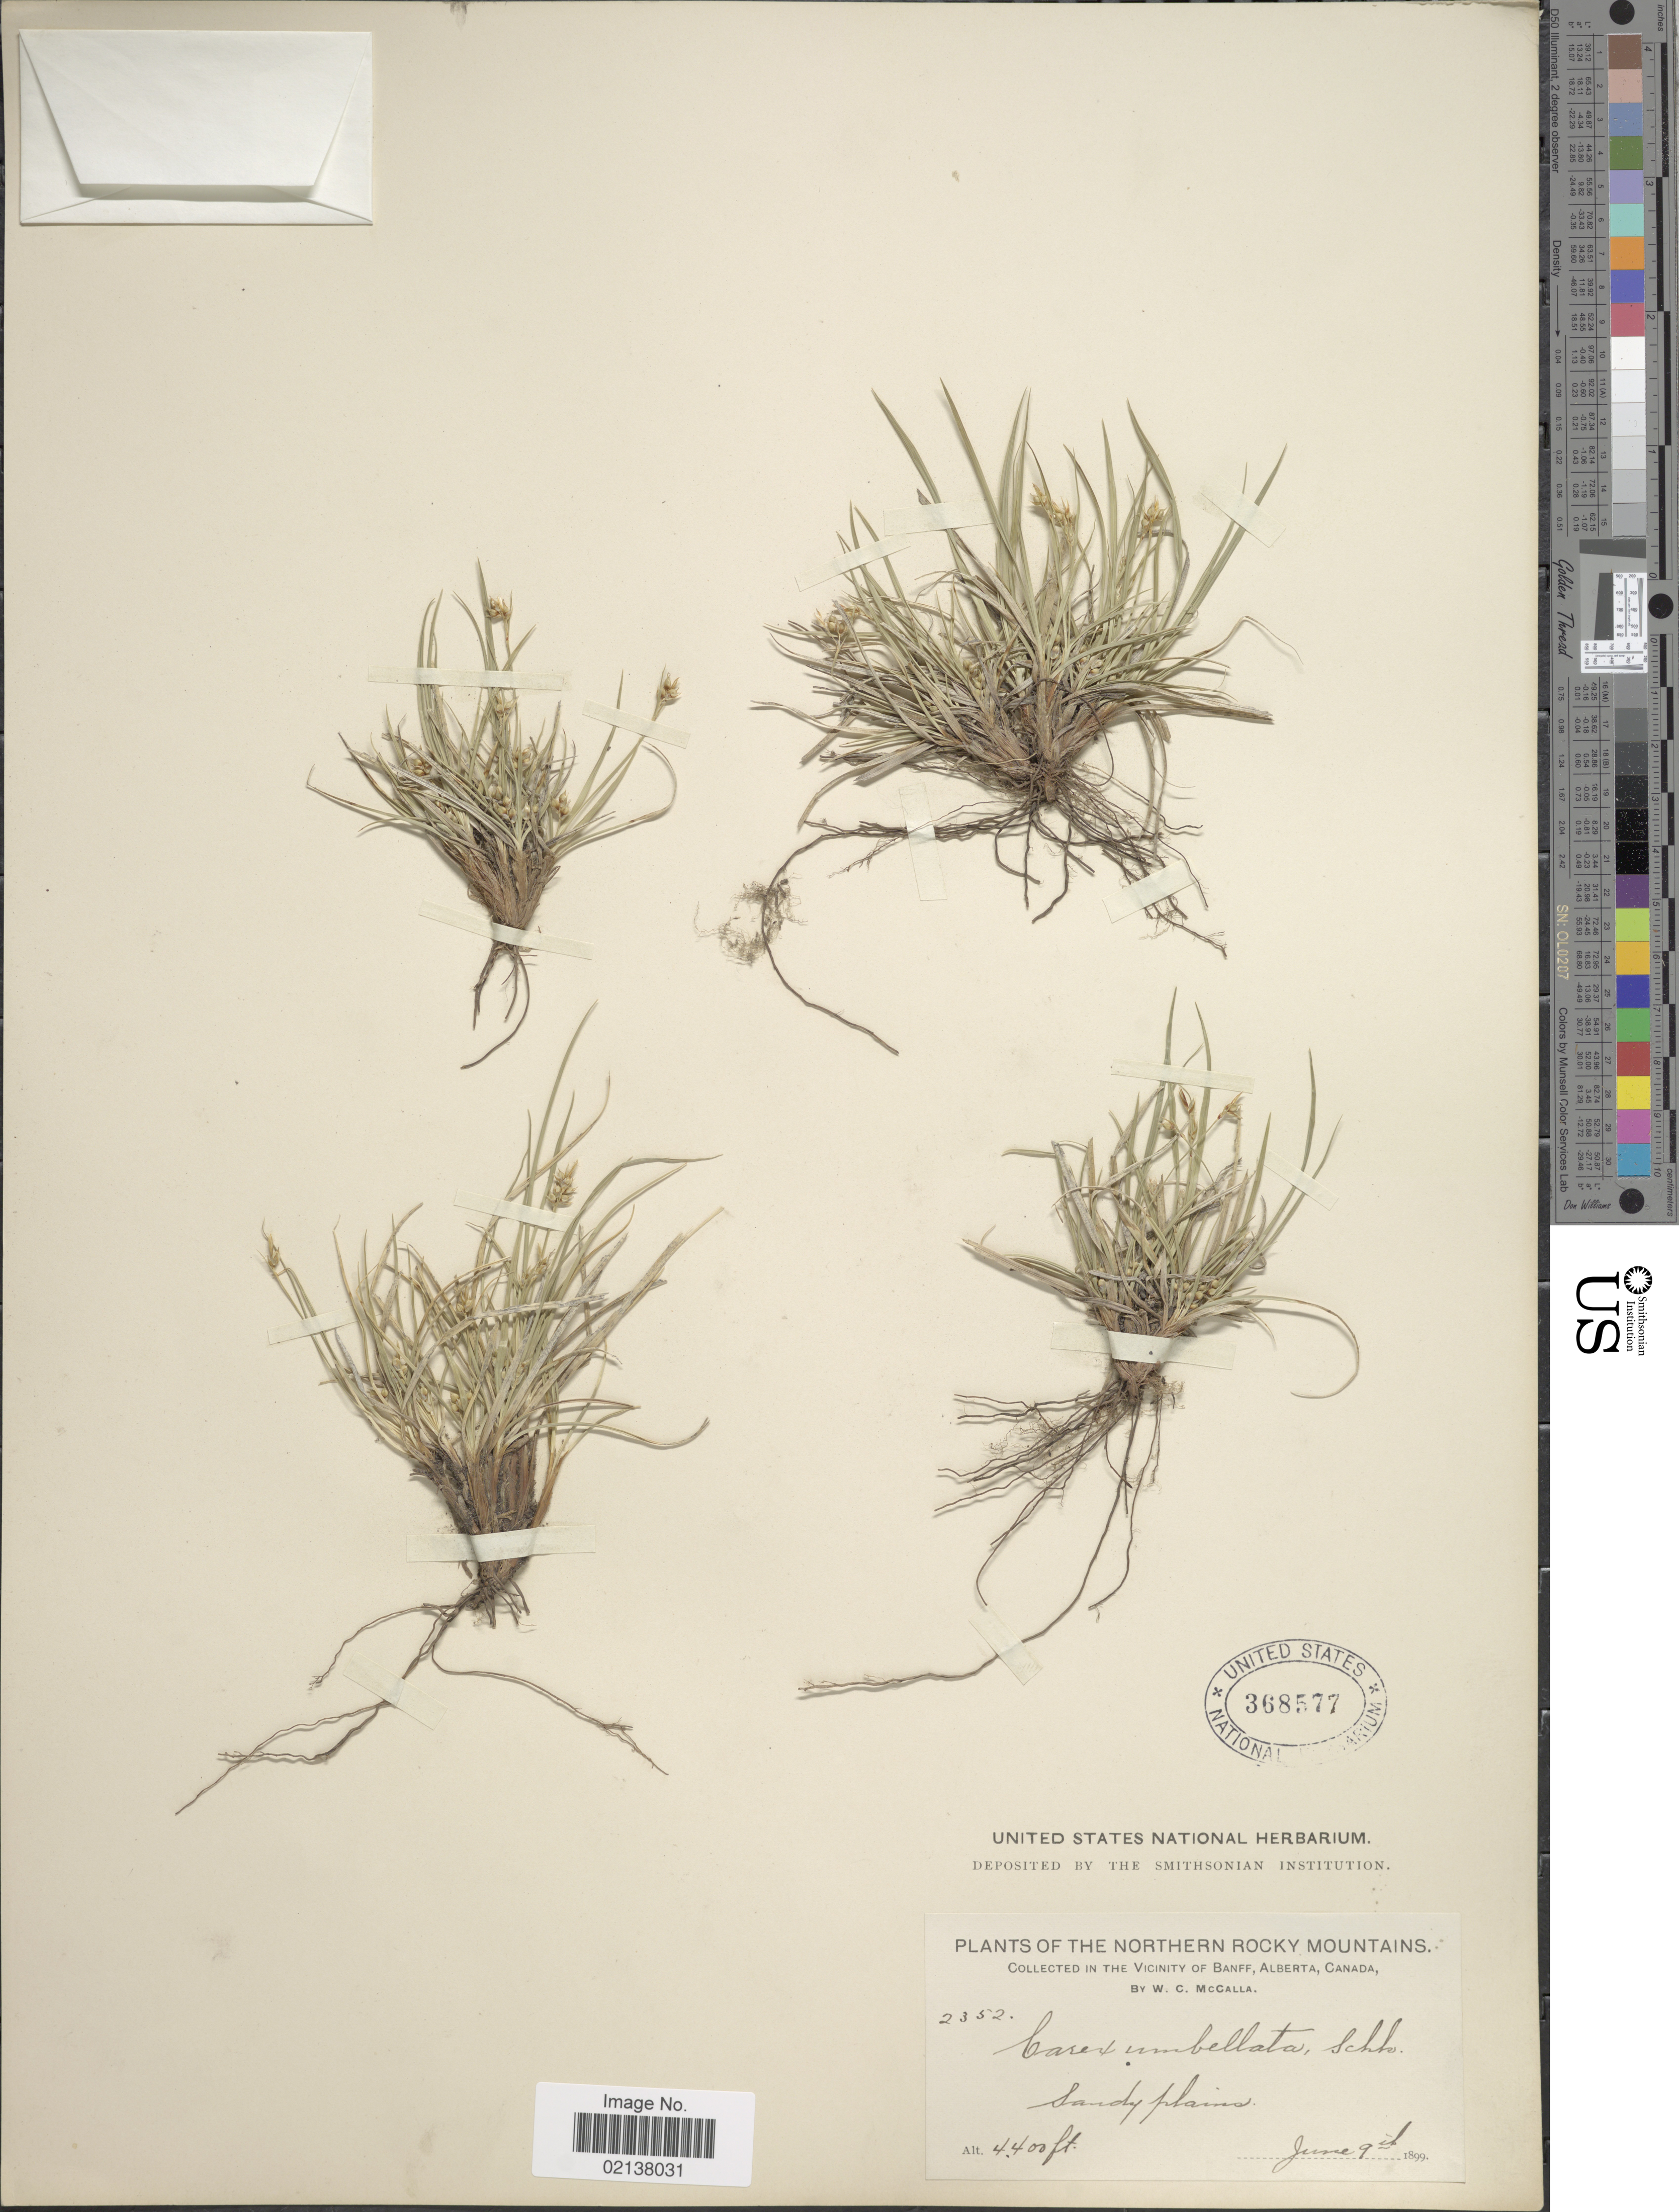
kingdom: Plantae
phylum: Tracheophyta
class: Liliopsida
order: Poales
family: Cyperaceae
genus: Carex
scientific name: Carex umbellata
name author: Schkuhr ex Willd.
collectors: W. McCalla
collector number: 2352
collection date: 1899-06-09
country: Canada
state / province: Alberta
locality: Northern Rocky Mountains, Vicinity of Banff, Albert, Canada. Sandy plains.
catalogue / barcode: US 368577